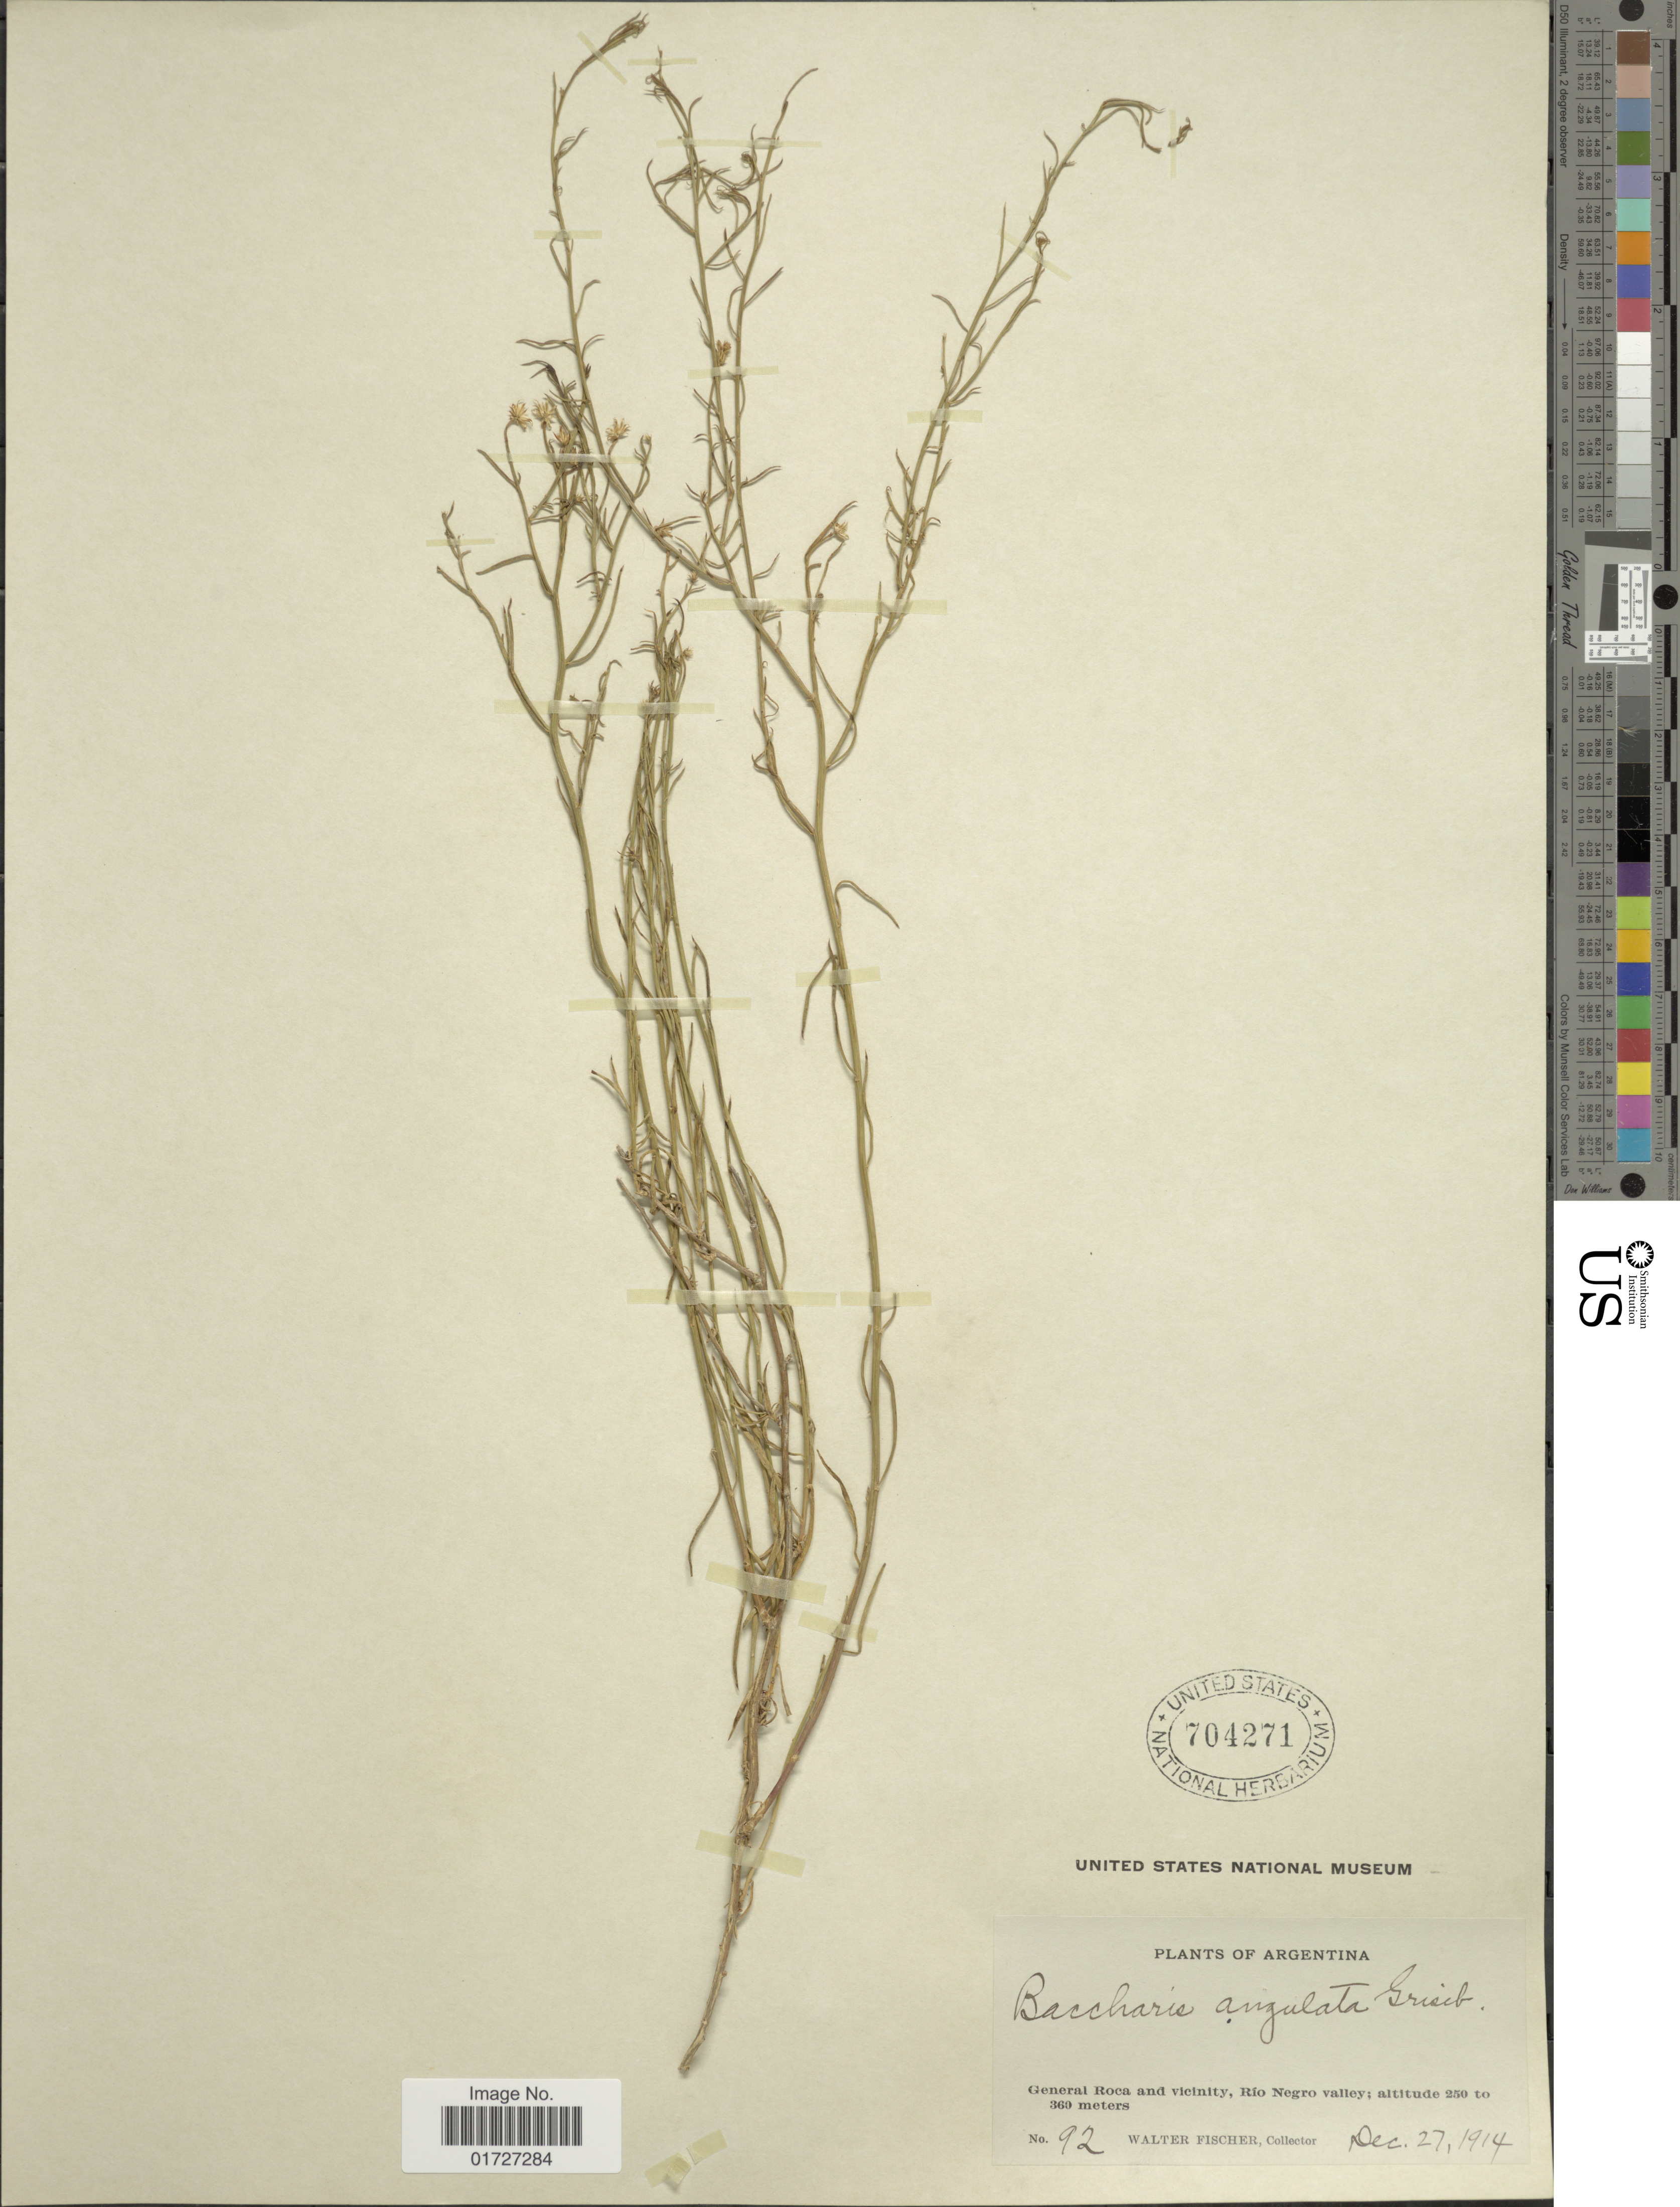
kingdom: Plantae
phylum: Tracheophyta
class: Magnoliopsida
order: Asterales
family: Asteraceae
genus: Baccharis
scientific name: Baccharis darwinii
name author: Hook. & Arn.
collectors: W. Fischer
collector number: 92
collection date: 1914-12-27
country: Argentina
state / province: Rio Negro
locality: General Roca and vicinity, Rio Negro Valley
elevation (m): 250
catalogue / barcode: US 704271